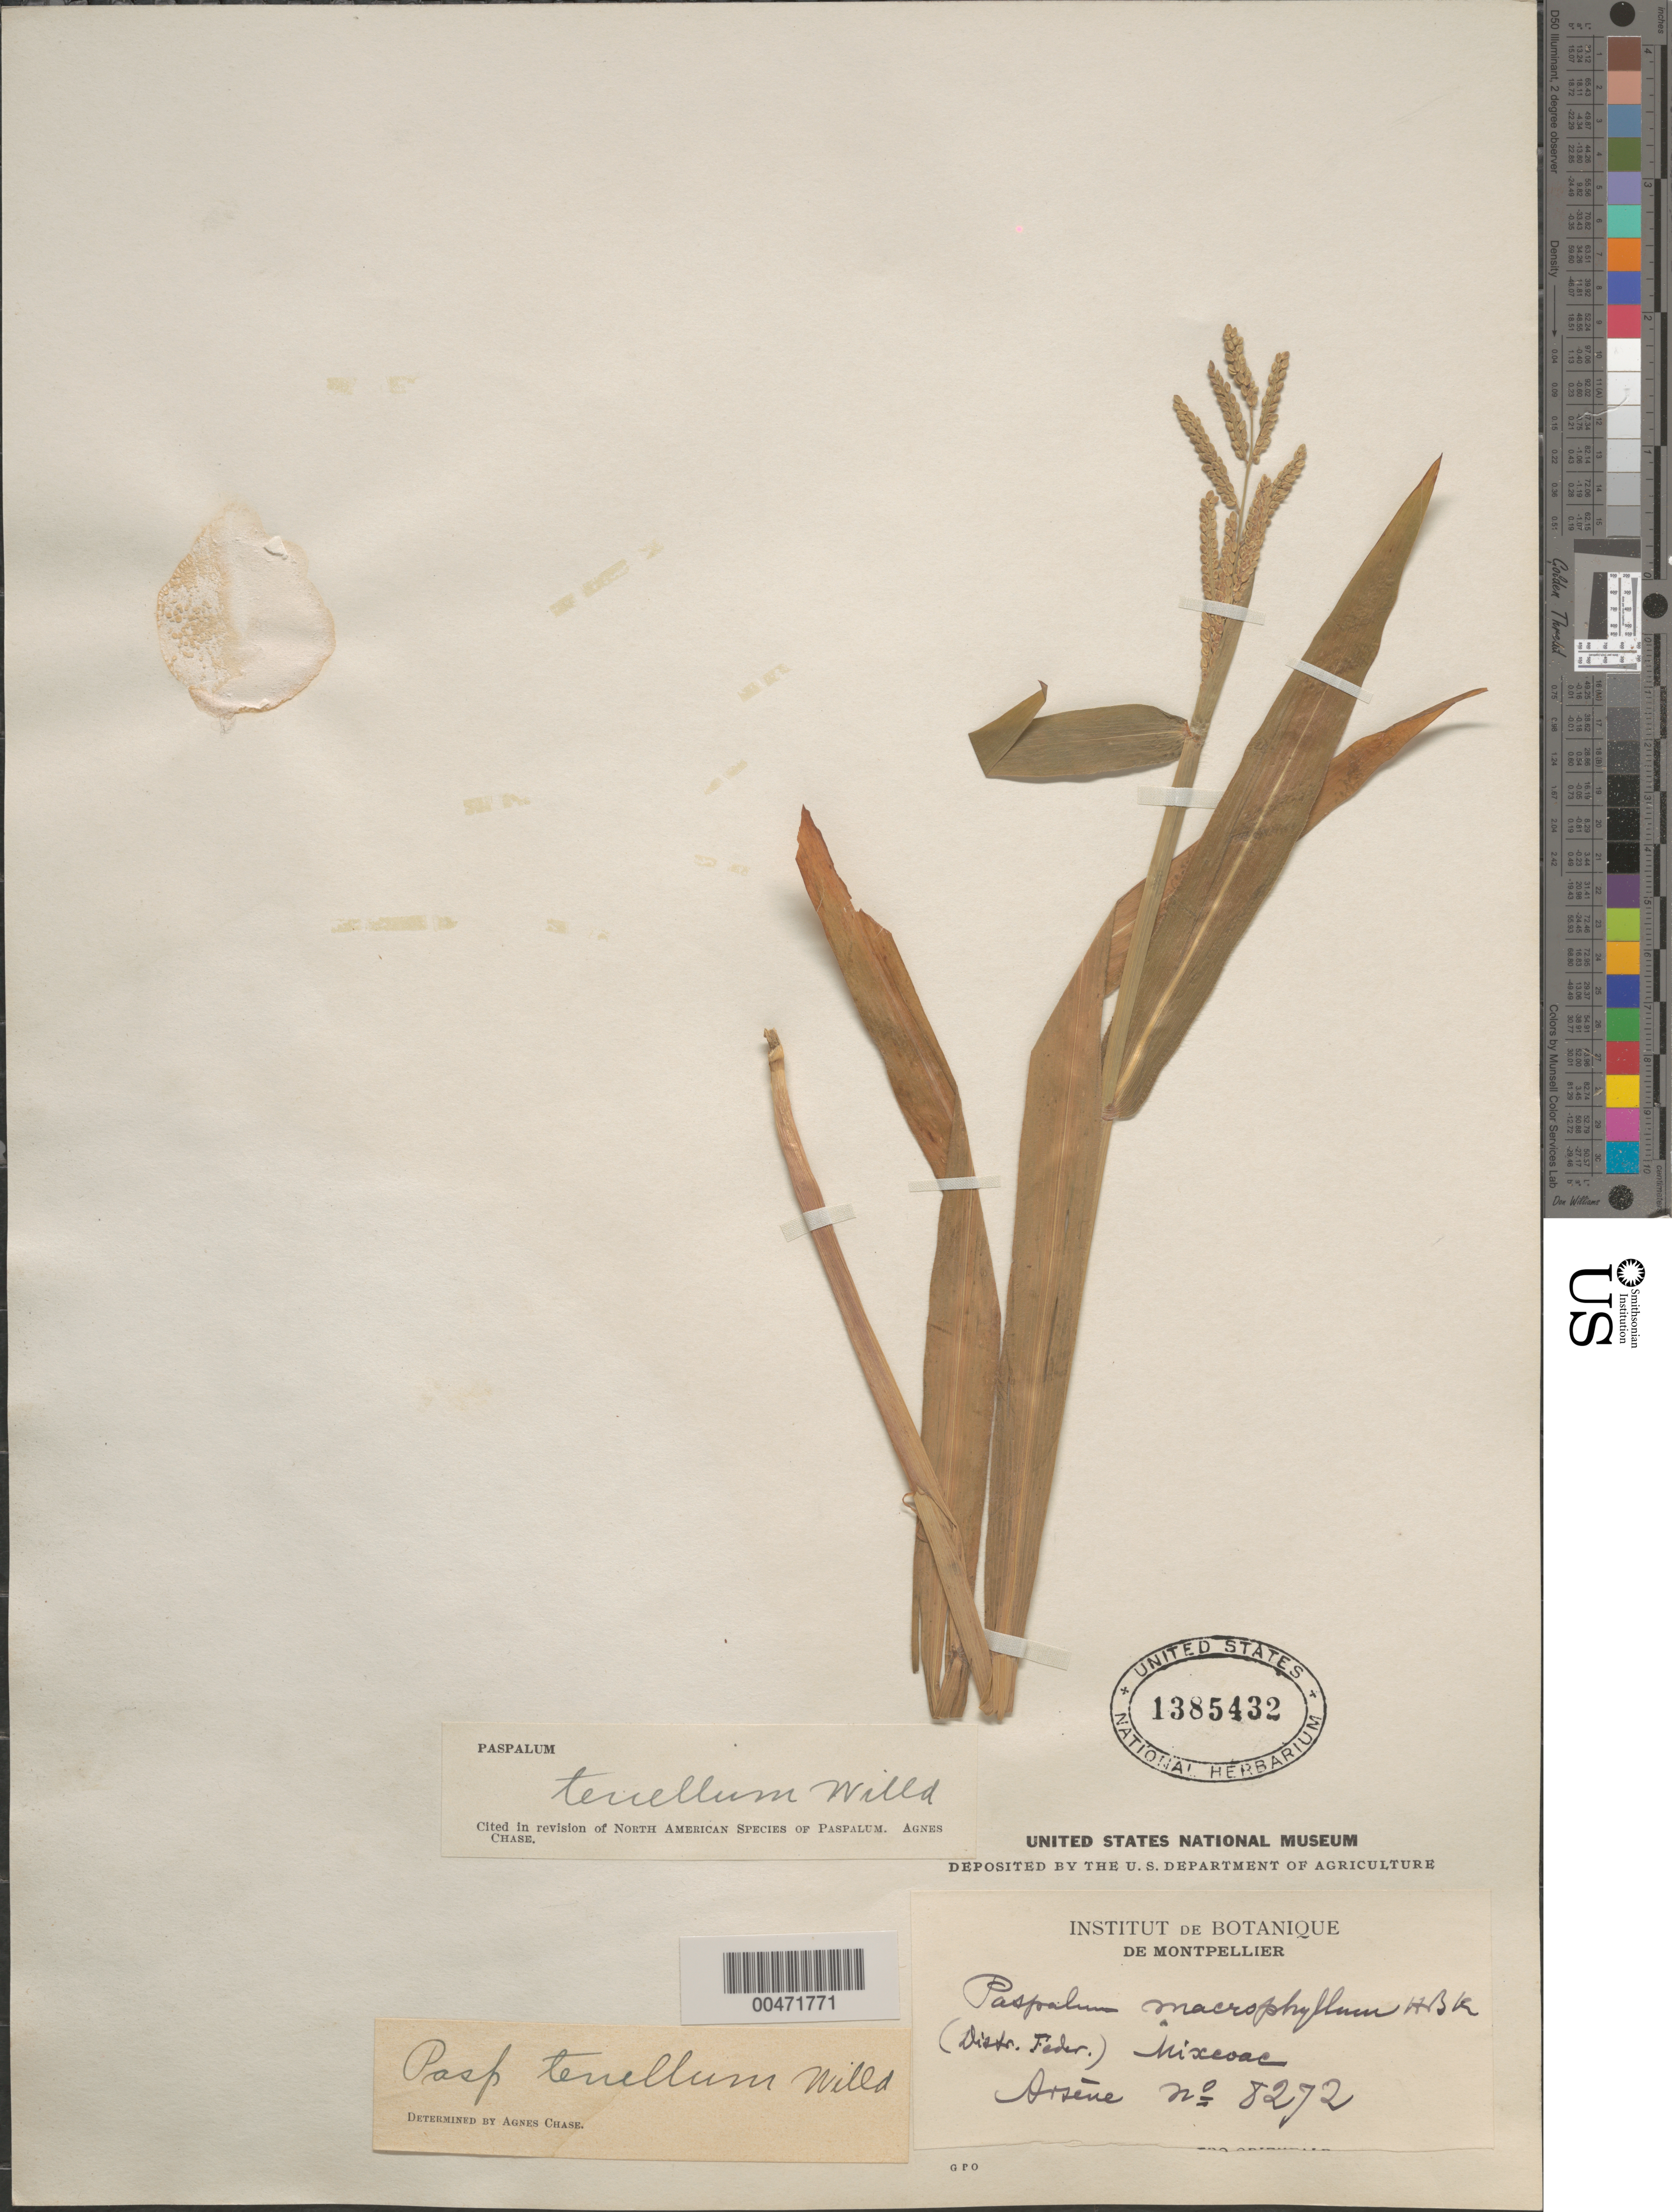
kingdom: Plantae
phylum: Tracheophyta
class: Liliopsida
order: Poales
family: Poaceae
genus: Paspalum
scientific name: Paspalum tenellum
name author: Willd.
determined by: Chase, [M.] Agnes, (US)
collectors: Bro. G. Arsène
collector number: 8272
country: Mexico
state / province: Distrito Federal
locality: Mixcoac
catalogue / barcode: US 1385432